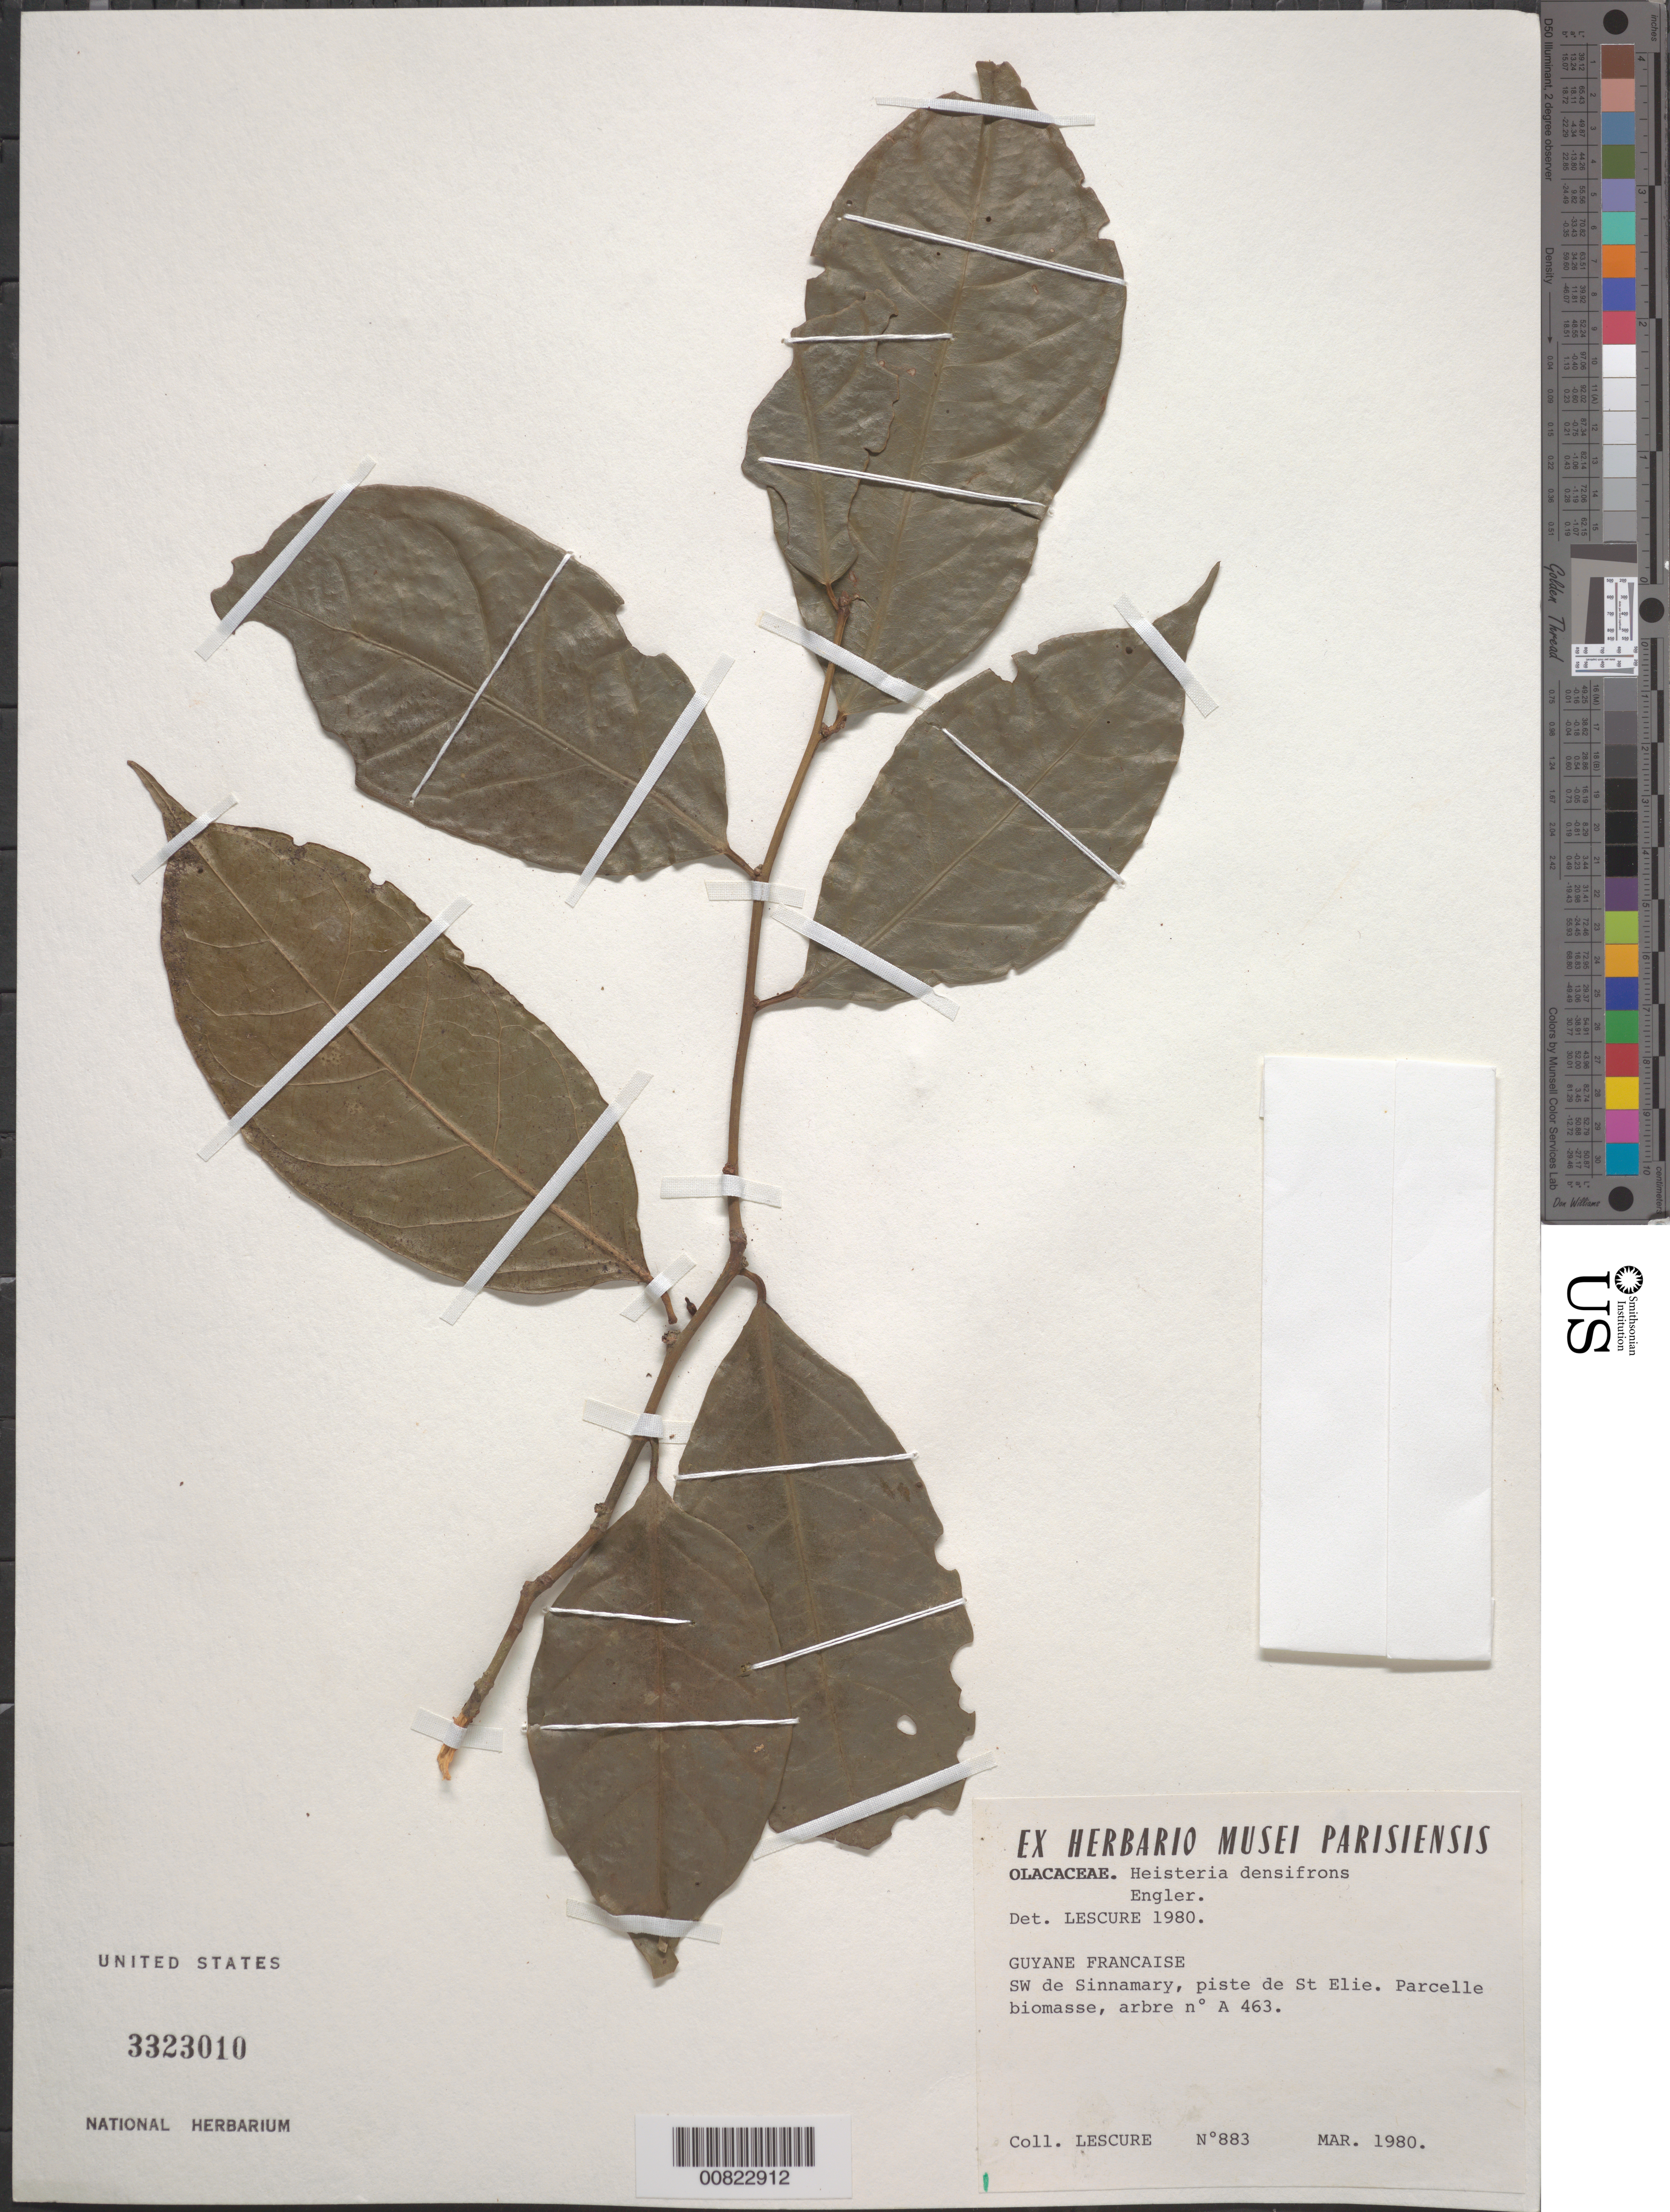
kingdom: Plantae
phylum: Tracheophyta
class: Magnoliopsida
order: Santalales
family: Erythropalaceae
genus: Heisteria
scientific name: Heisteria densifrons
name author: Engl.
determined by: Lescure, J.- P.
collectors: J.-P. Lescure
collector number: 883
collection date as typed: Mar-80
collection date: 1980-03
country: French Guiana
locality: Piste de Saint-Élie, SW de Sinnamary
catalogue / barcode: US 3323010